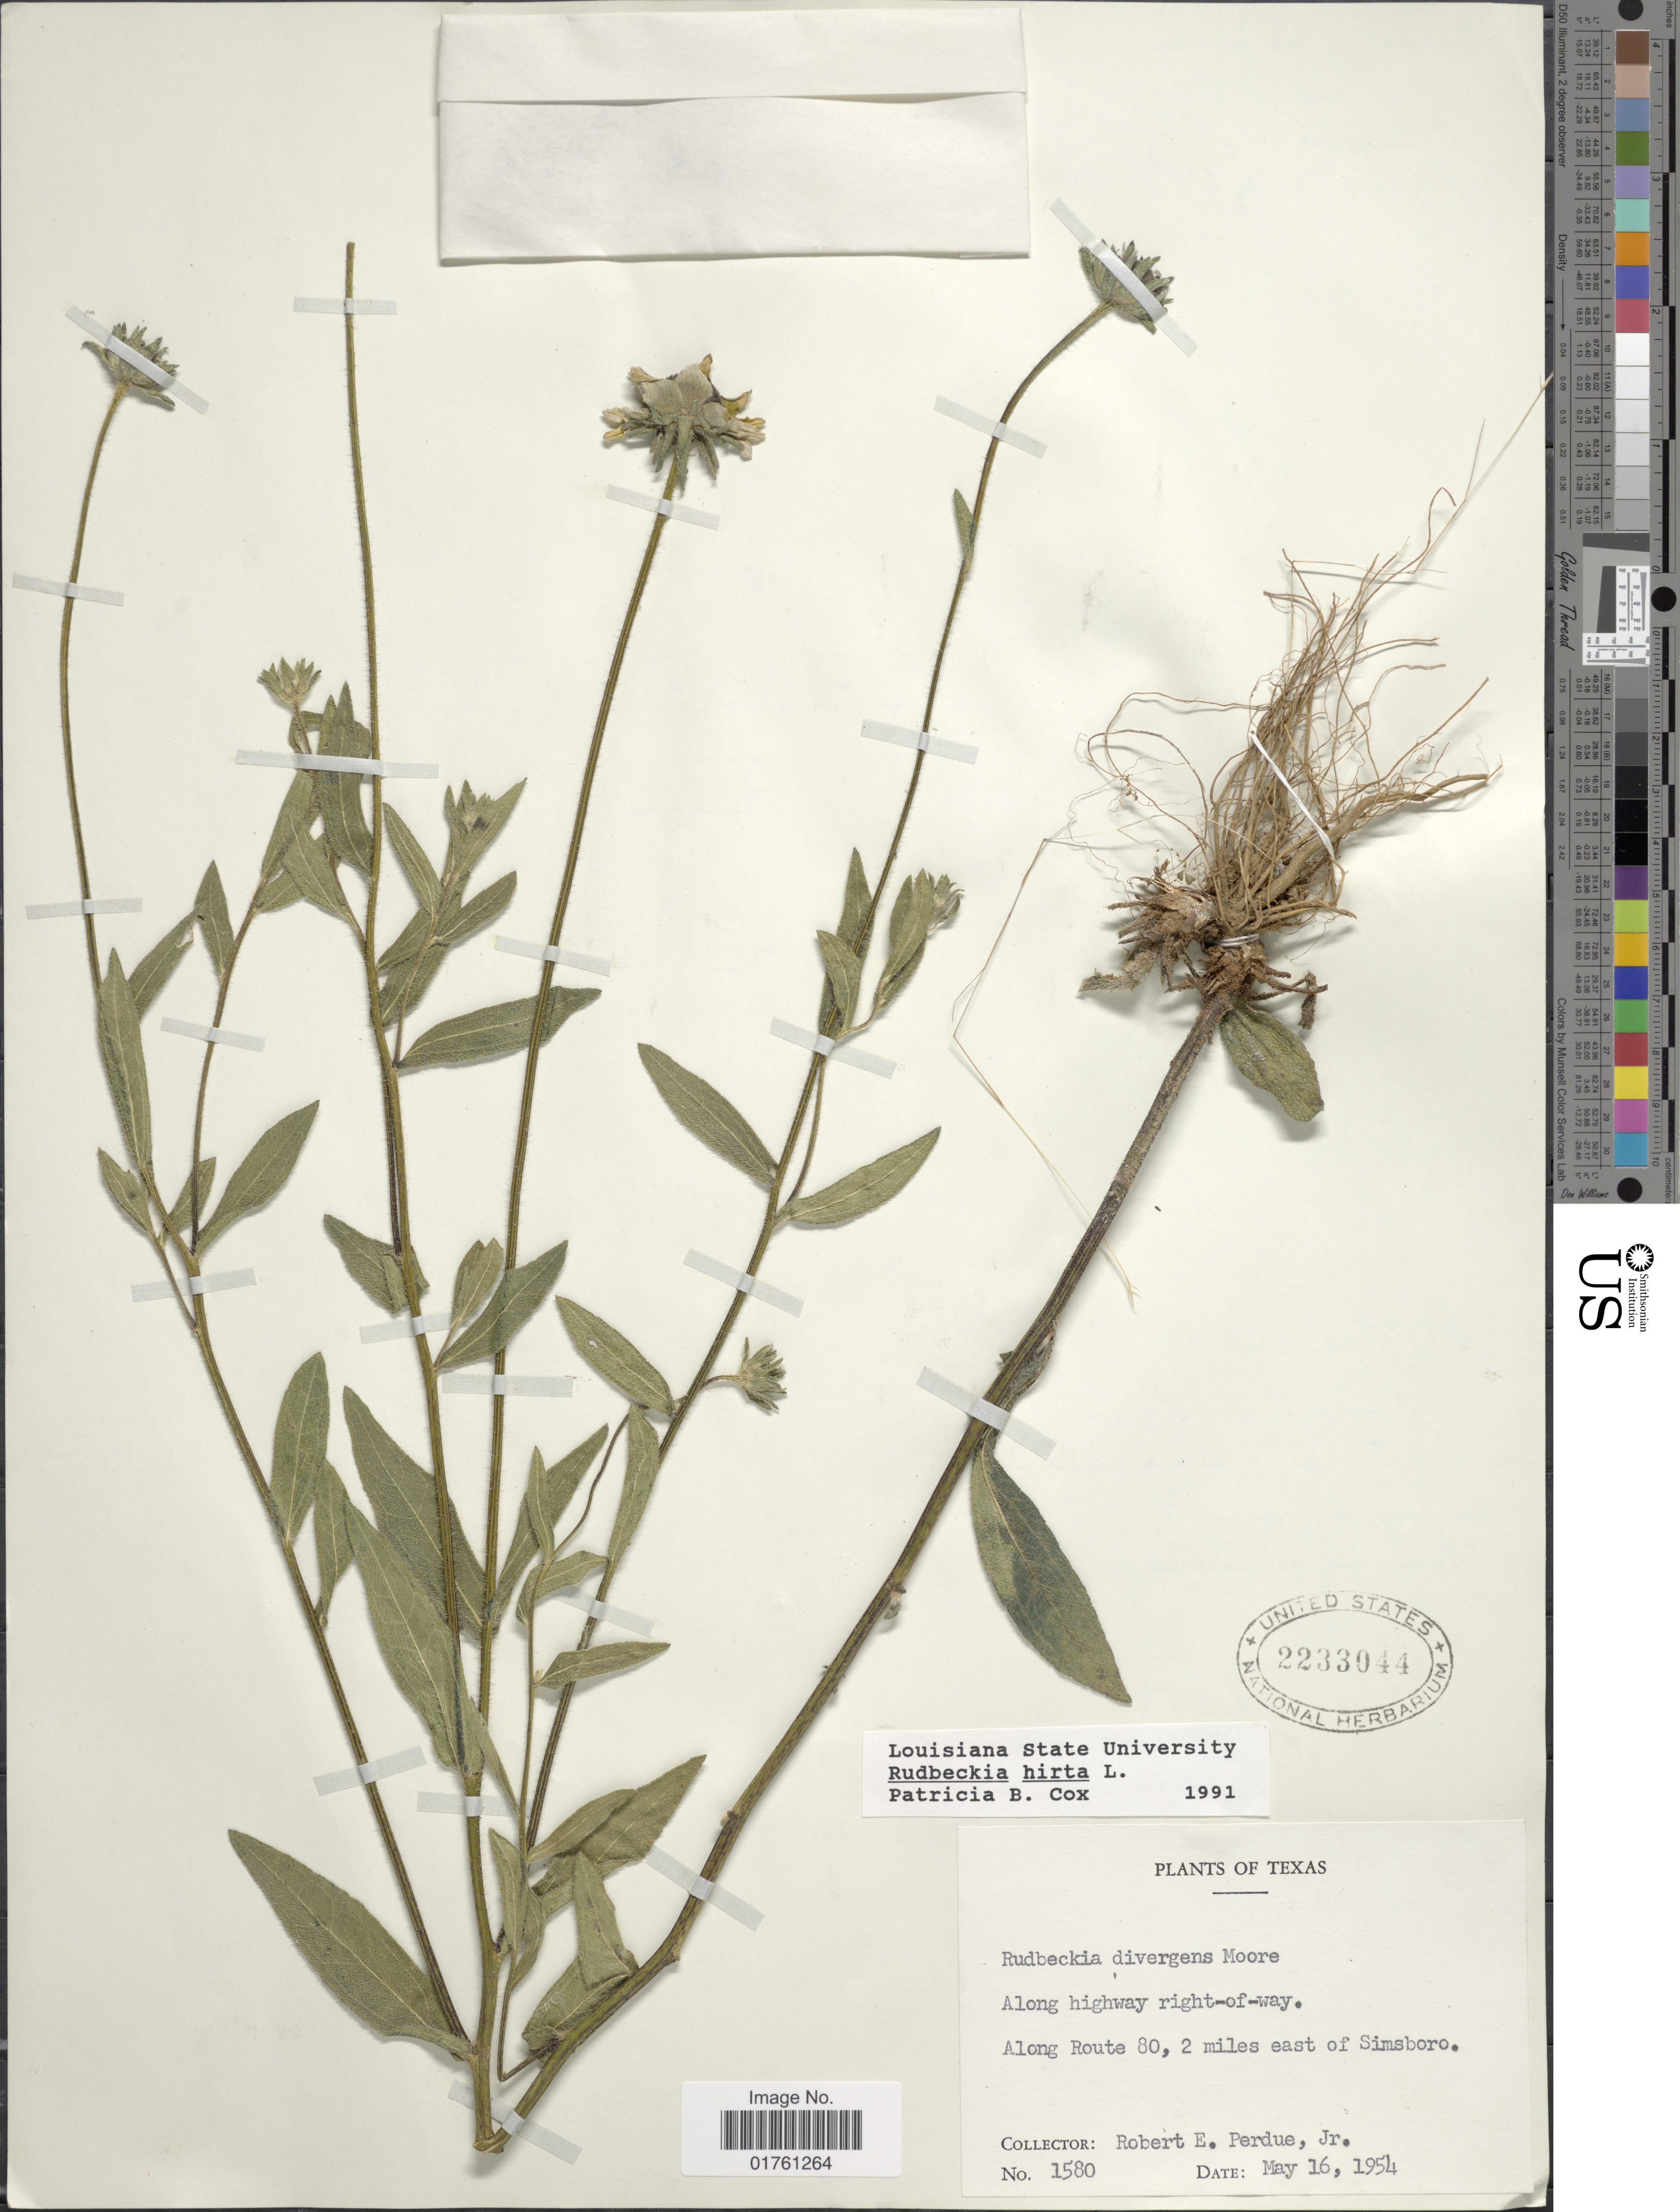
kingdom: Plantae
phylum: Tracheophyta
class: Magnoliopsida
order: Asterales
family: Asteraceae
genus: Rudbeckia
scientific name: Rudbeckia hirta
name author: L.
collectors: R. E. Perdue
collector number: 1580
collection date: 1954-05-16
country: United States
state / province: Texas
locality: Along highway right-of-way. Along Route 80, 2 miles east of Simsboro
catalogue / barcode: US 2233044